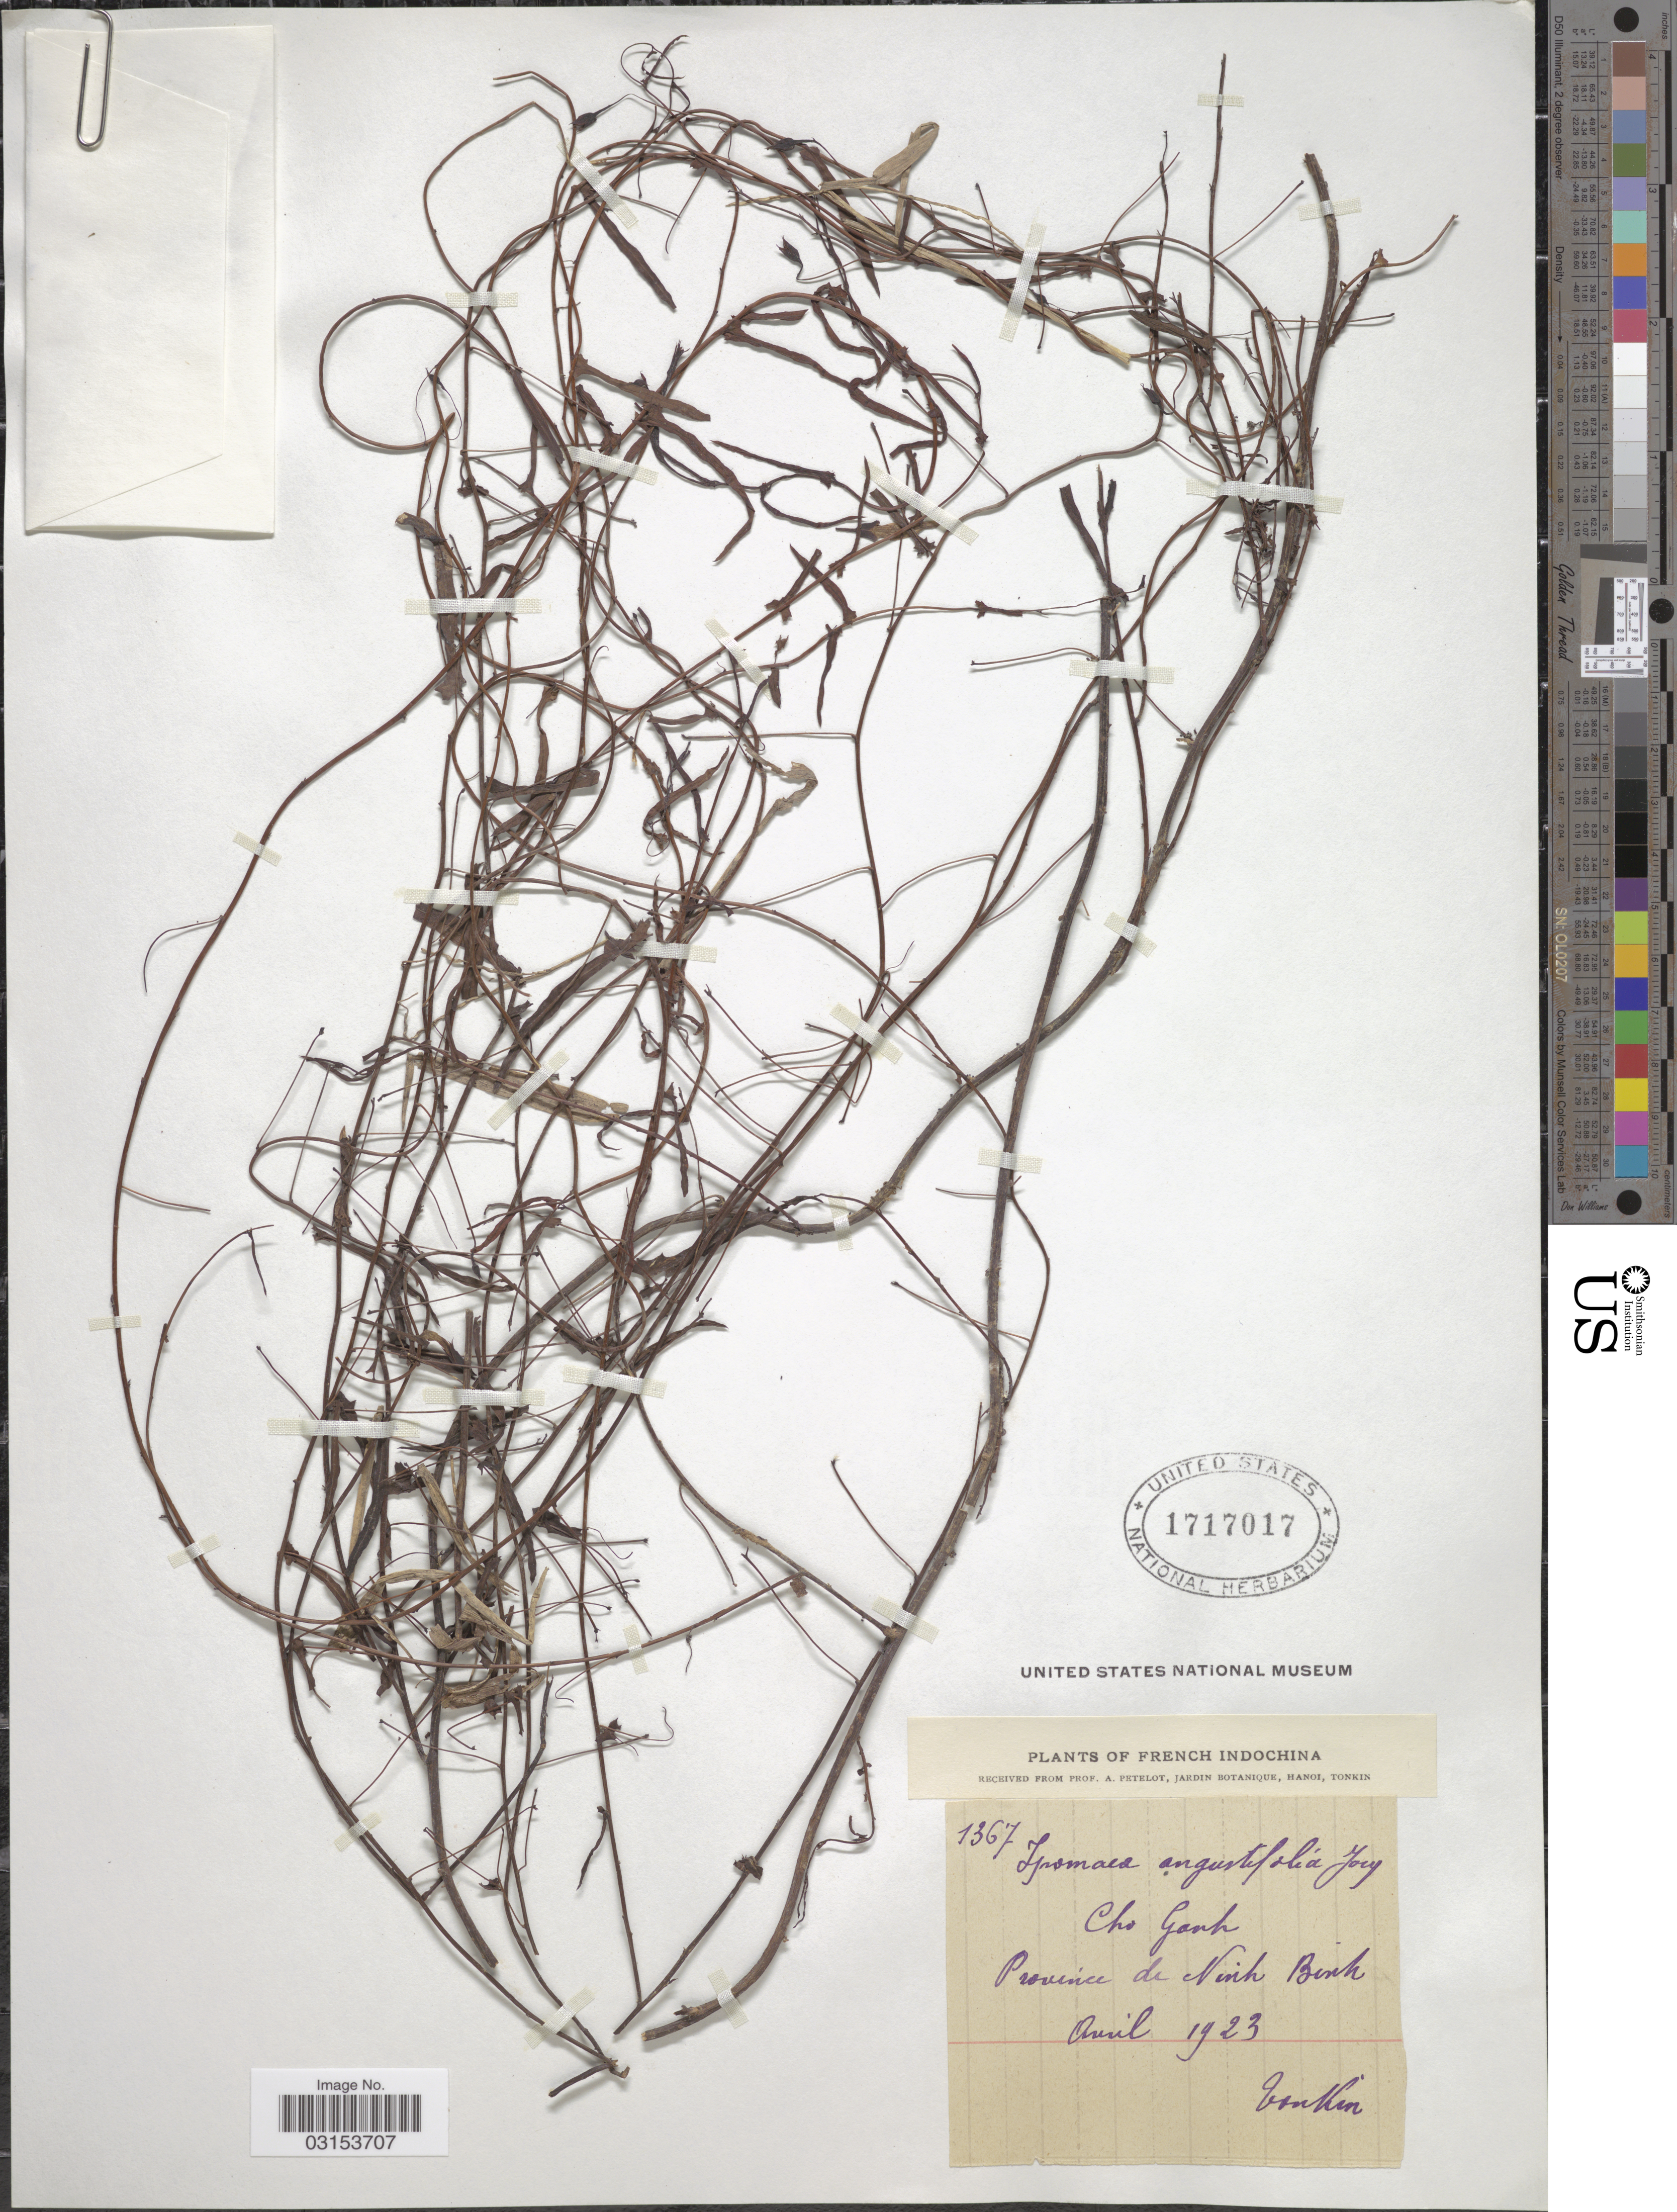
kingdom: Plantae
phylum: Tracheophyta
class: Magnoliopsida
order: Solanales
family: Convolvulaceae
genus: Ipomoea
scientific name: Ipomoea angustifolia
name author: Jacq.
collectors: A. Petelot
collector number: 1367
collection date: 1923-04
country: Vietnam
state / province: Ninh Binh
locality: Tonkin. Cho Ganh. French Indochina.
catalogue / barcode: US 1717017